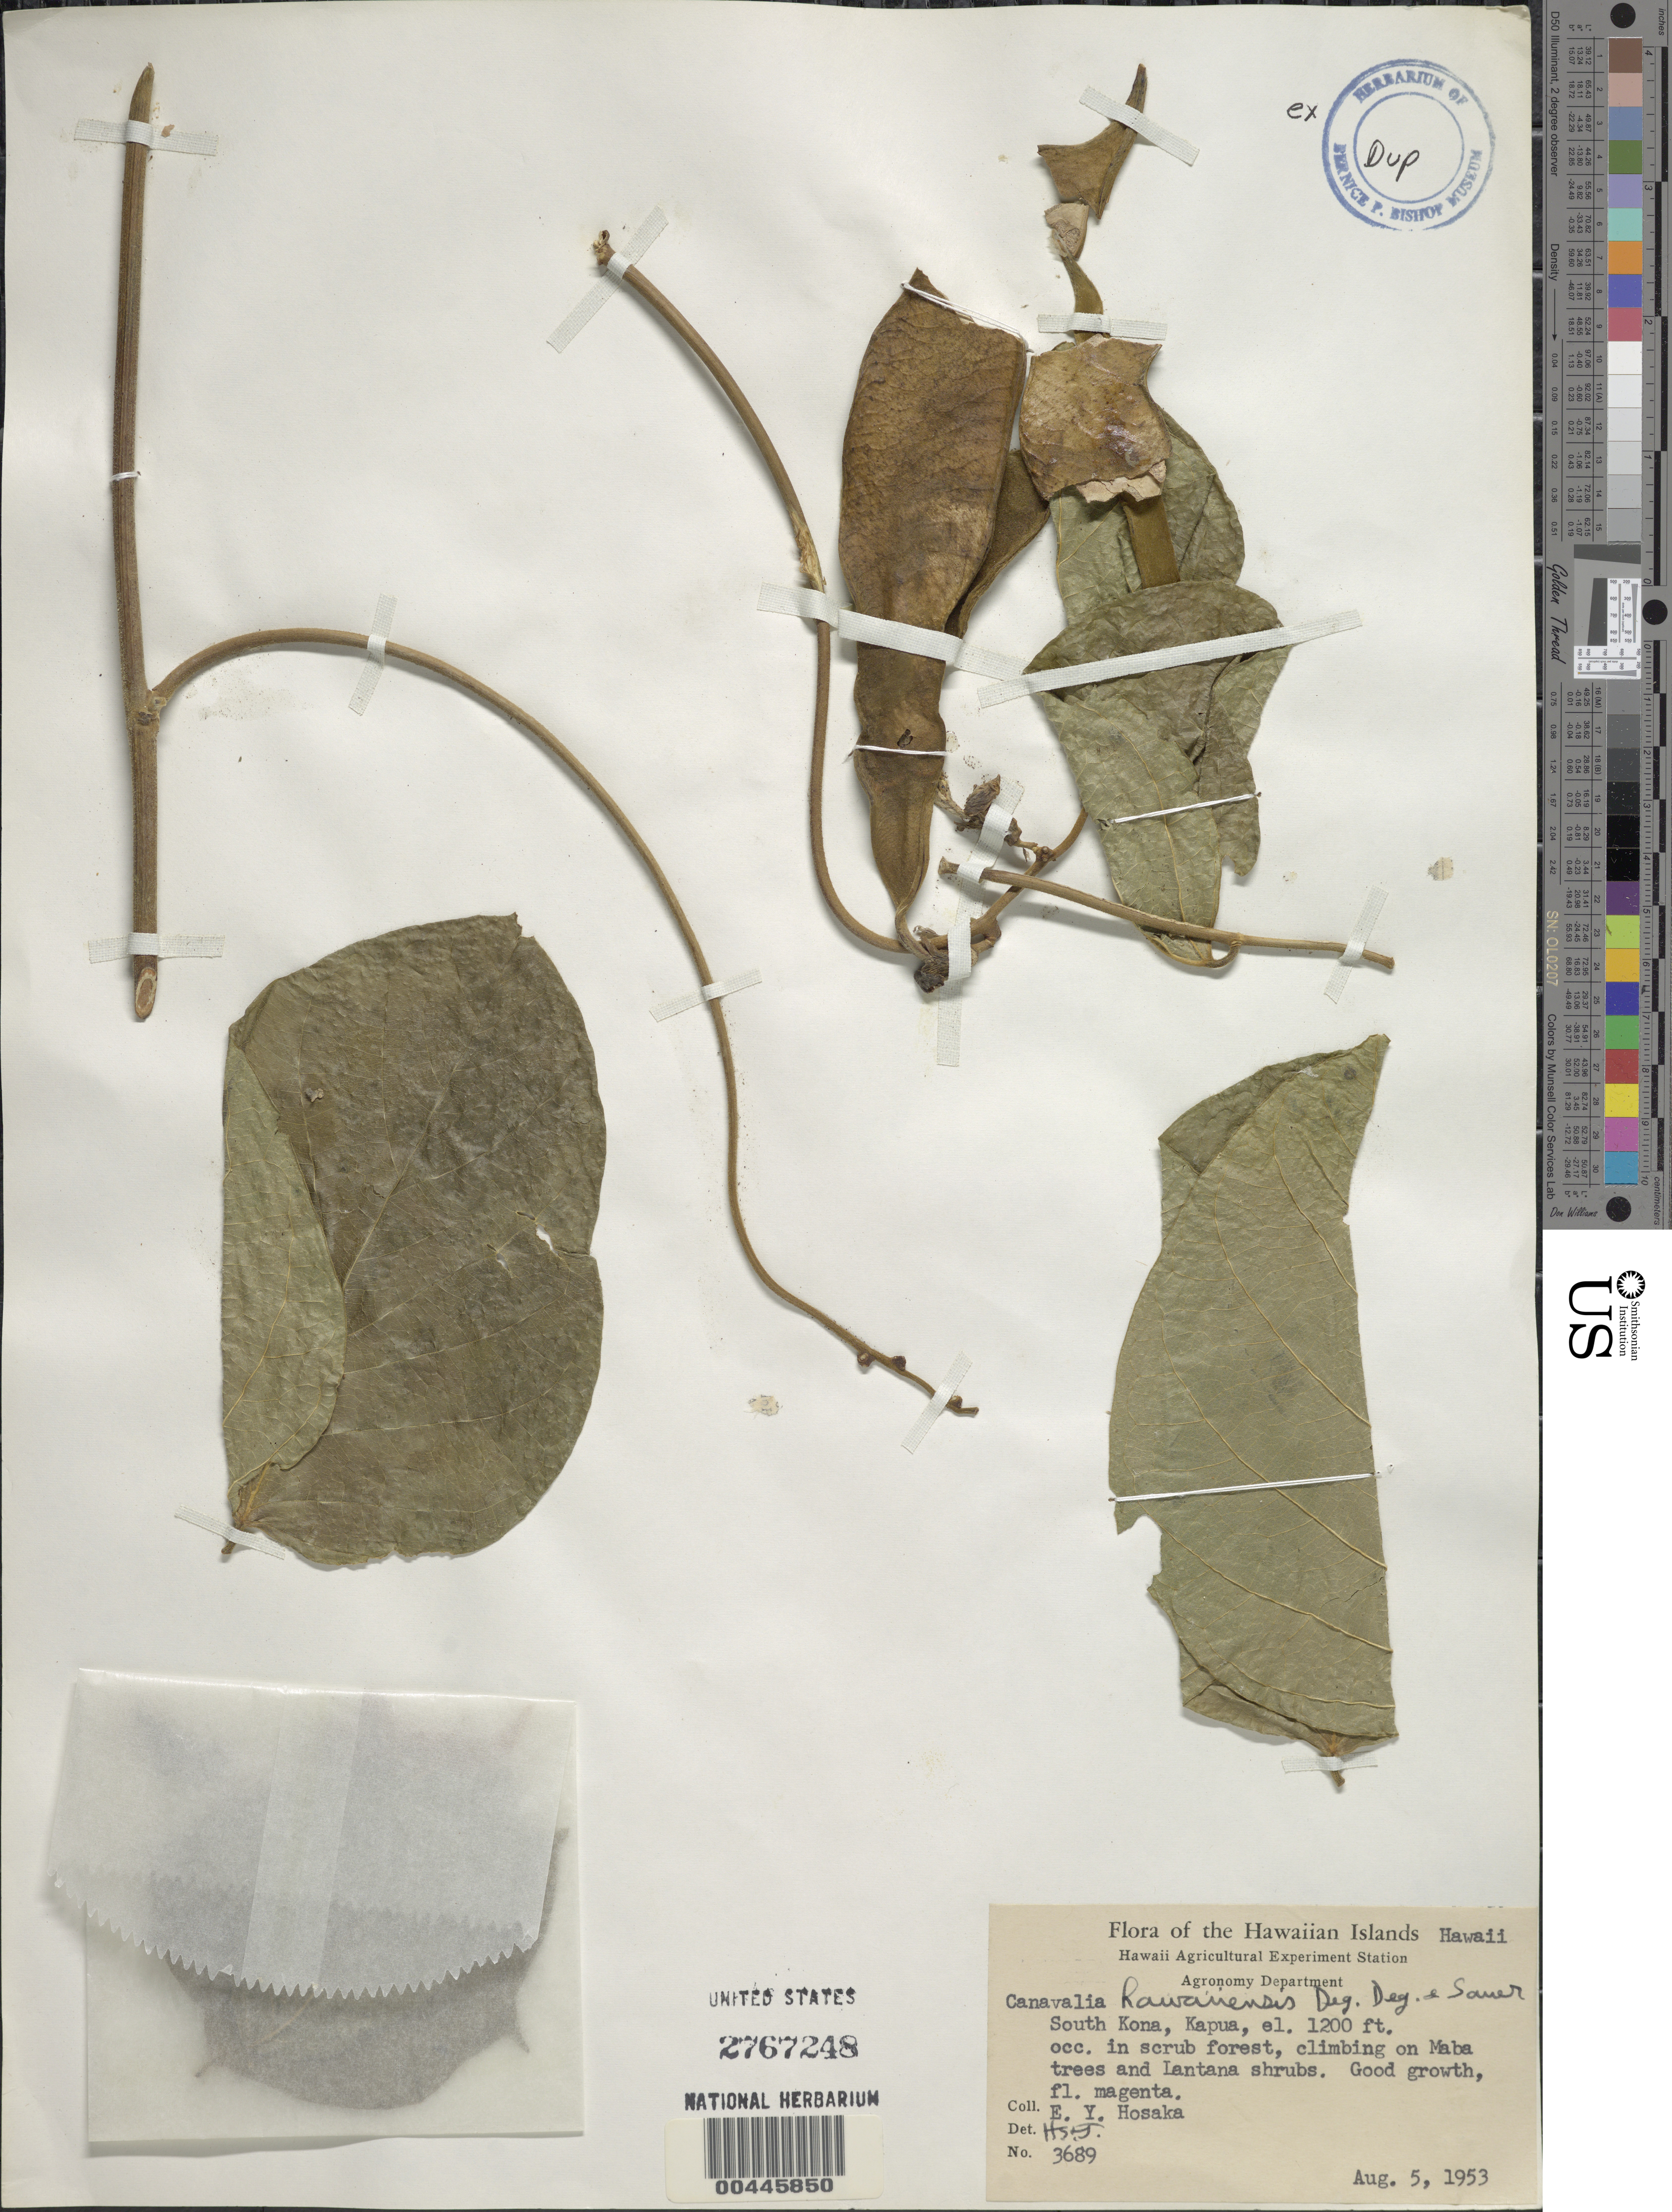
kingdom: Plantae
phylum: Tracheophyta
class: Magnoliopsida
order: Fabales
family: Fabaceae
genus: Canavalia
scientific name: Canavalia hawaiiensis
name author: O. Deg. & J.D. Sauer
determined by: St. John, H.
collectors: E. Y. Hosaka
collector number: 3689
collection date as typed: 5 Aug 1953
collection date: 1953-08-05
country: United States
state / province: Hawaii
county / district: Hawaii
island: Hawaii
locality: S Kona, Kapua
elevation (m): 366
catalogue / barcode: US 2767248